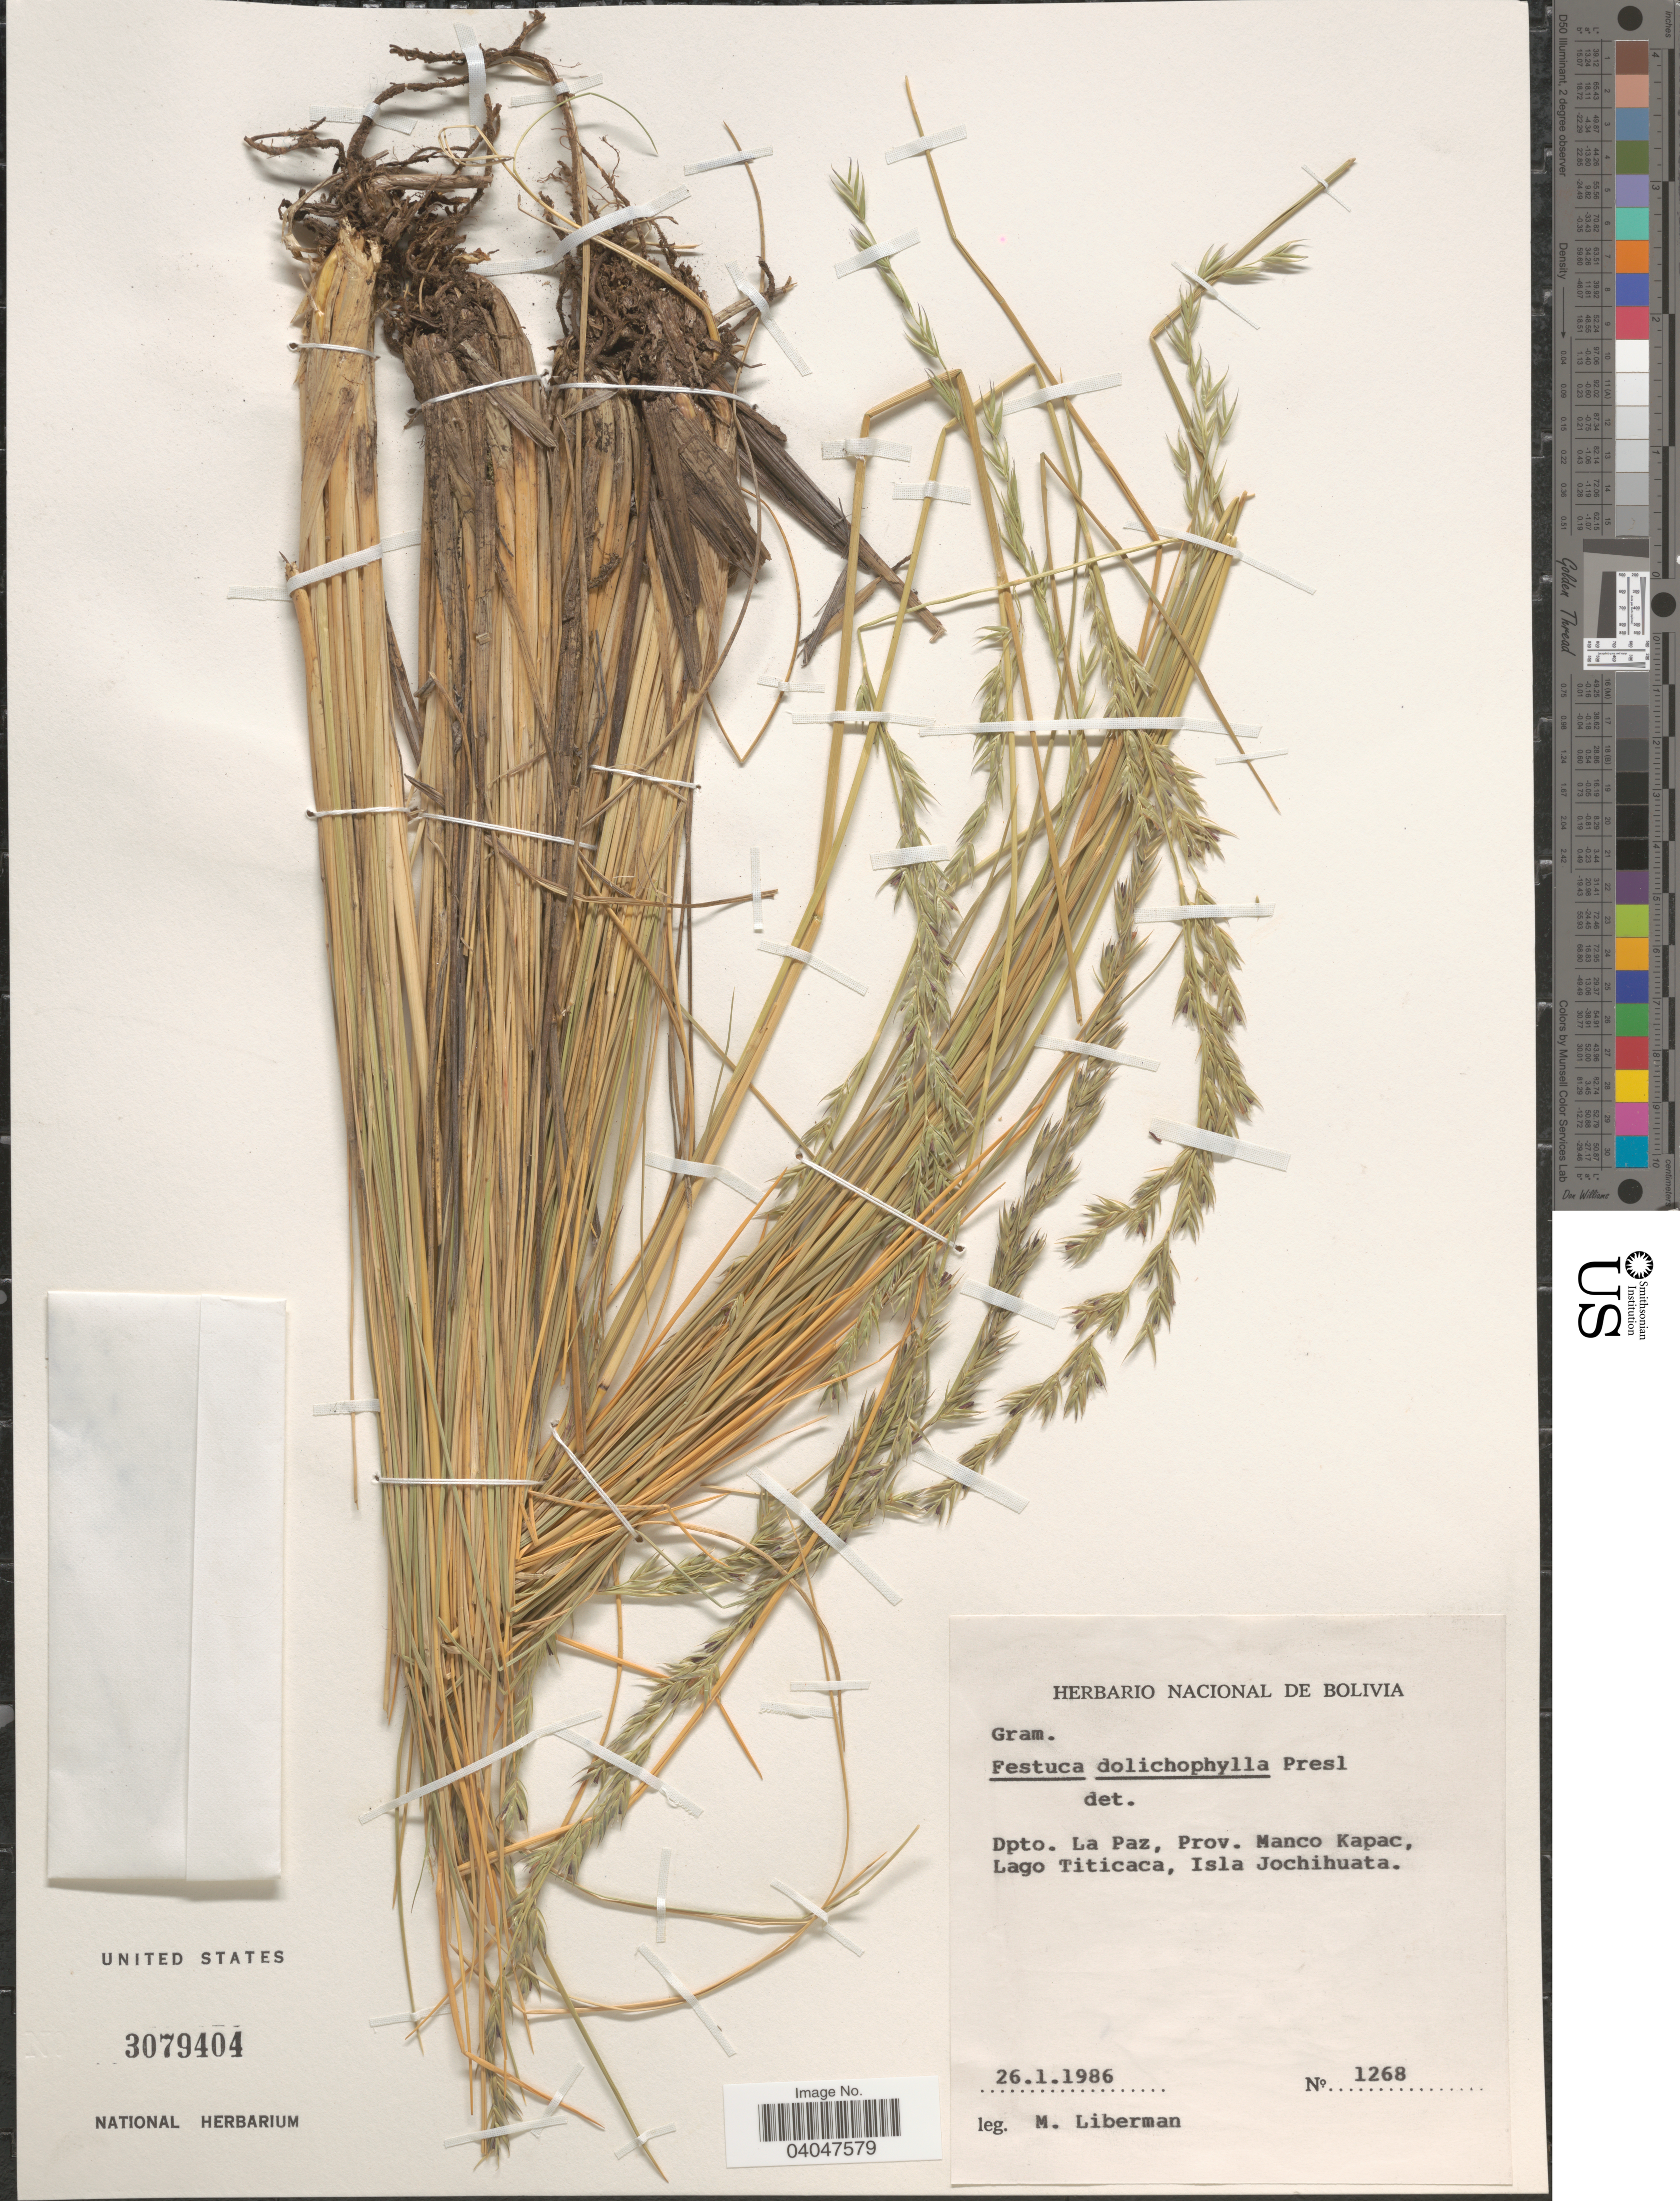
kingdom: Plantae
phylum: Tracheophyta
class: Liliopsida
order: Poales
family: Poaceae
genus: Festuca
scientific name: Festuca dolichophylla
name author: J. Presl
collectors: M. Liberman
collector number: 1268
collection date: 1986-01-26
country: Bolivia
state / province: La Paz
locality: Dpto. La Paz, Prov. Manco Kapac, Lago Titicaca, Isla Jochihuata.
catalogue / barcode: US 3079404